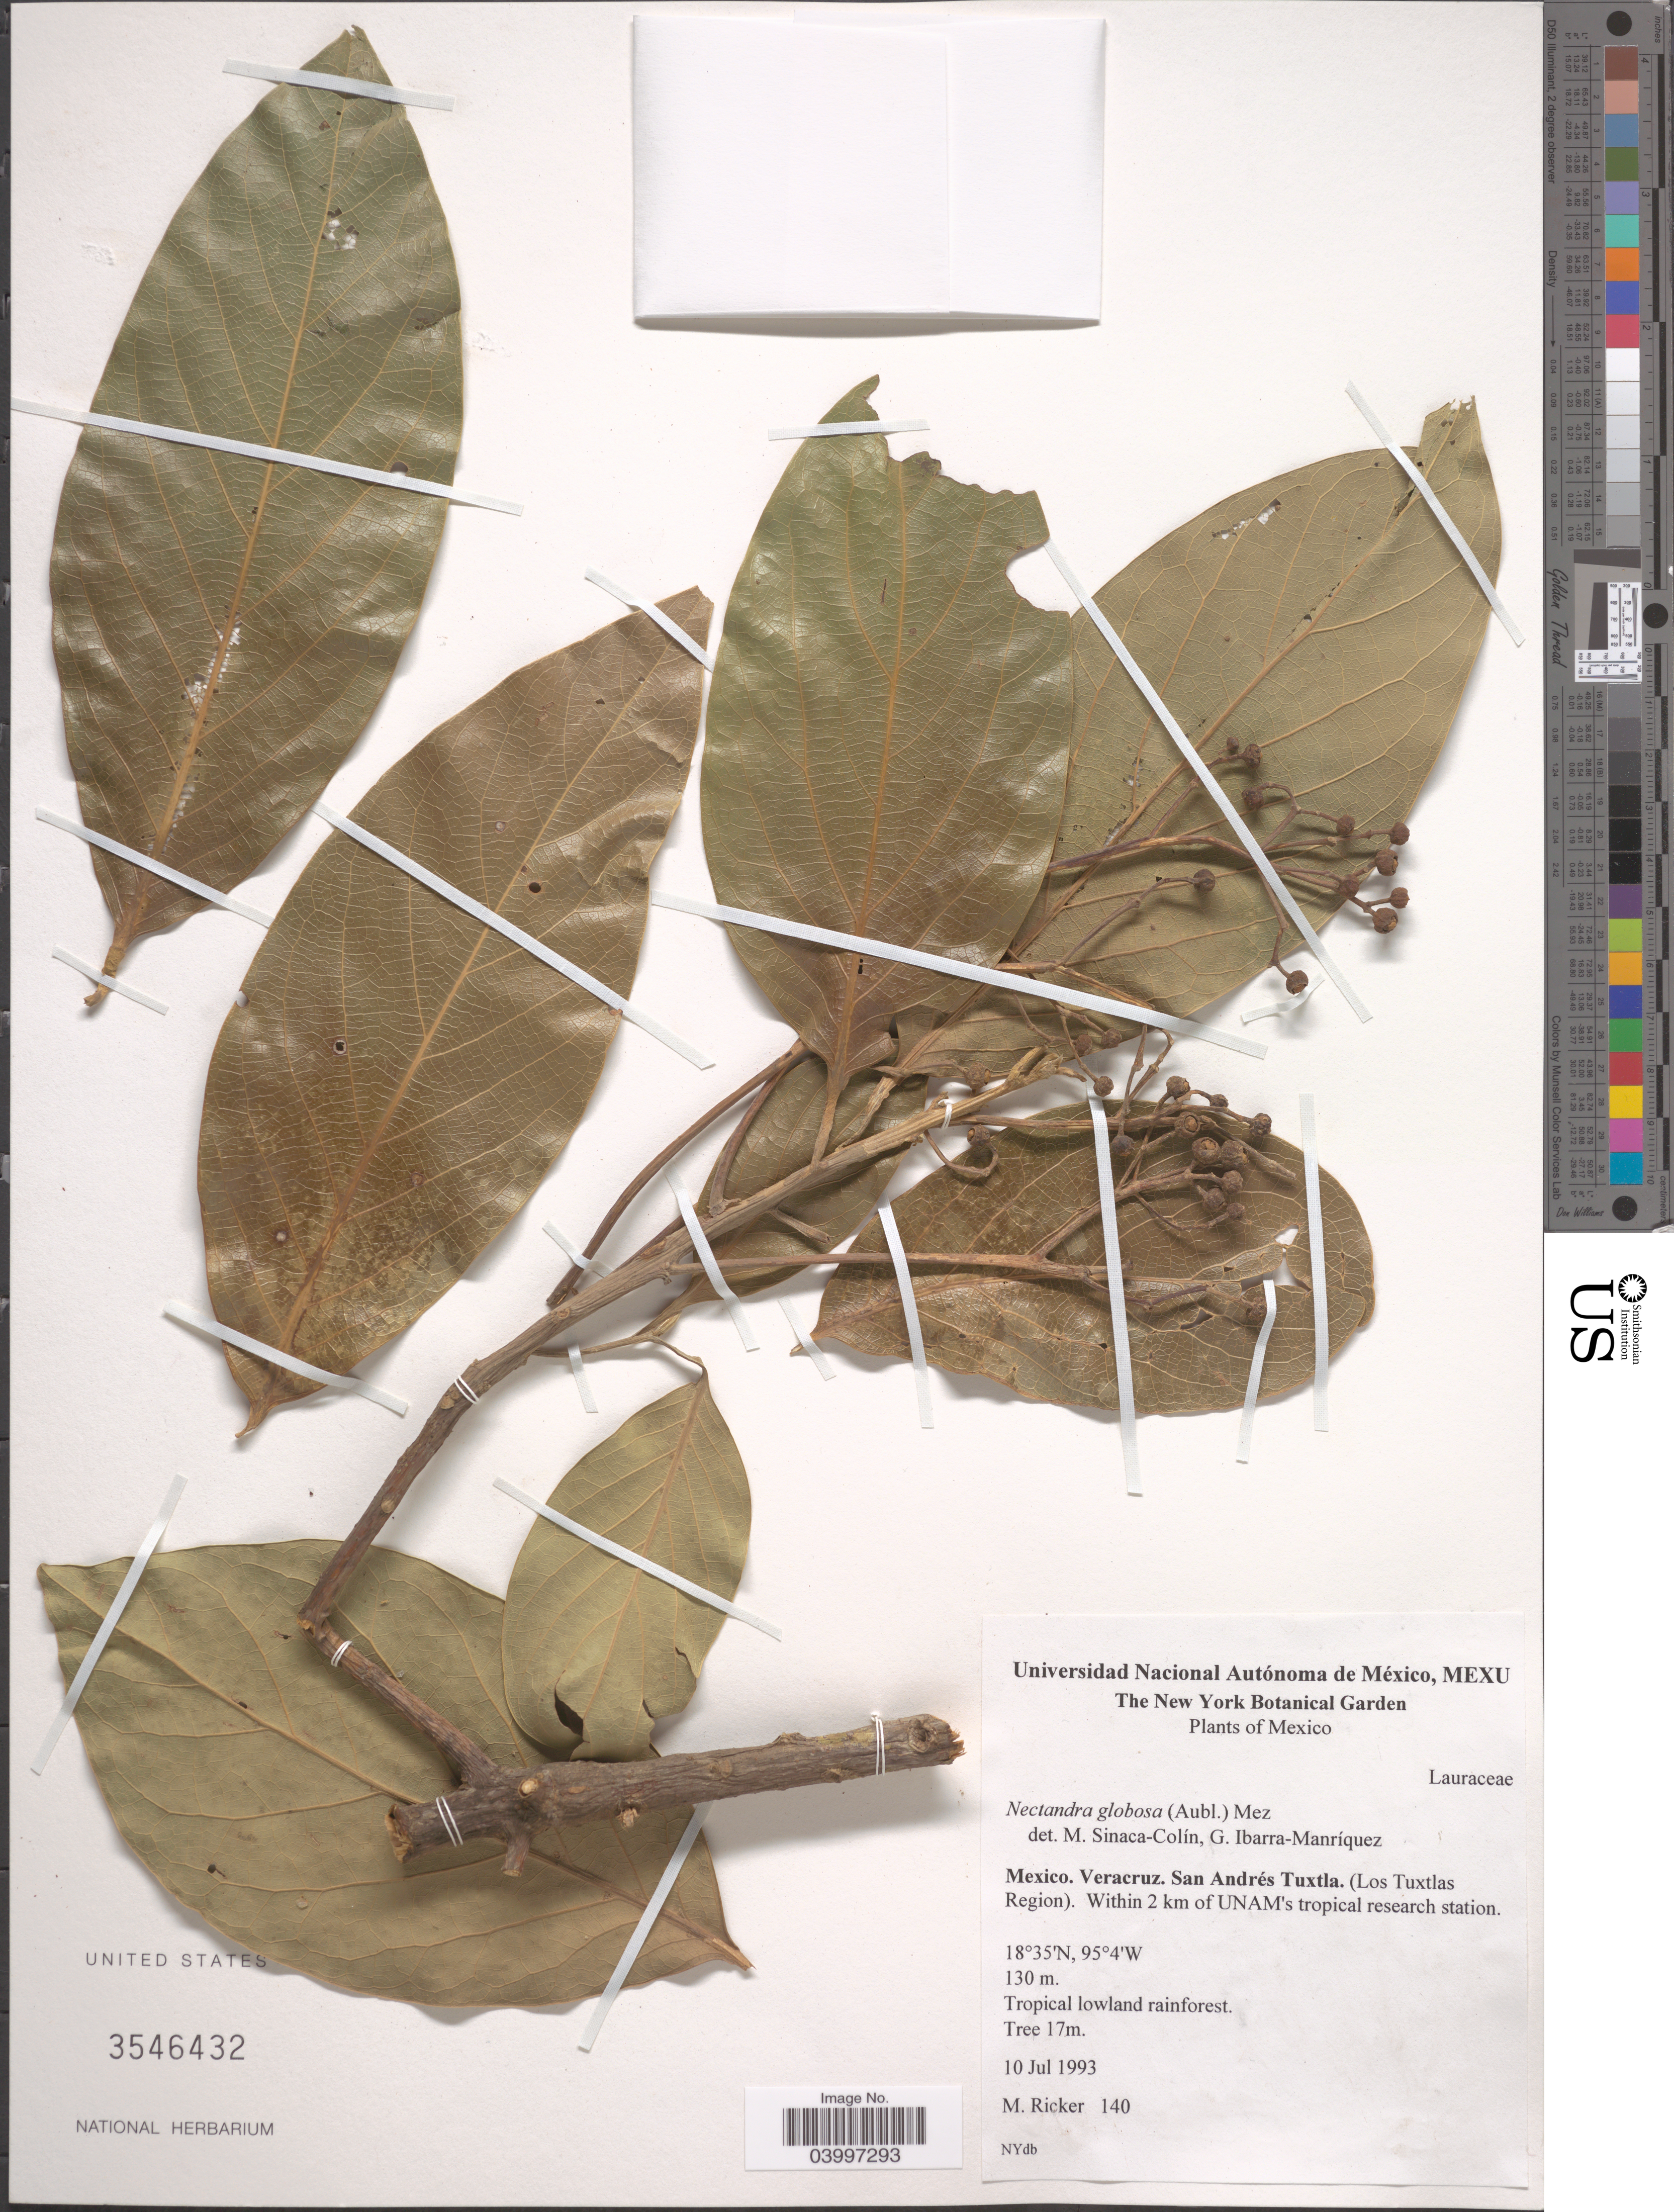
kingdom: Plantae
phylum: Tracheophyta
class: Magnoliopsida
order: Laurales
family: Lauraceae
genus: Nectandra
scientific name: Nectandra globosa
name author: (Aubl.) Mez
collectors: M. Ricker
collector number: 140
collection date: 1993-07-10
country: Mexico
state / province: Veracruz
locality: Veracruz. San Andrés Tuxtla. (Los Tuxtlas Region). Within 2 km of UNAM's tropical research station.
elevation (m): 130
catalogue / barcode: US 3546432